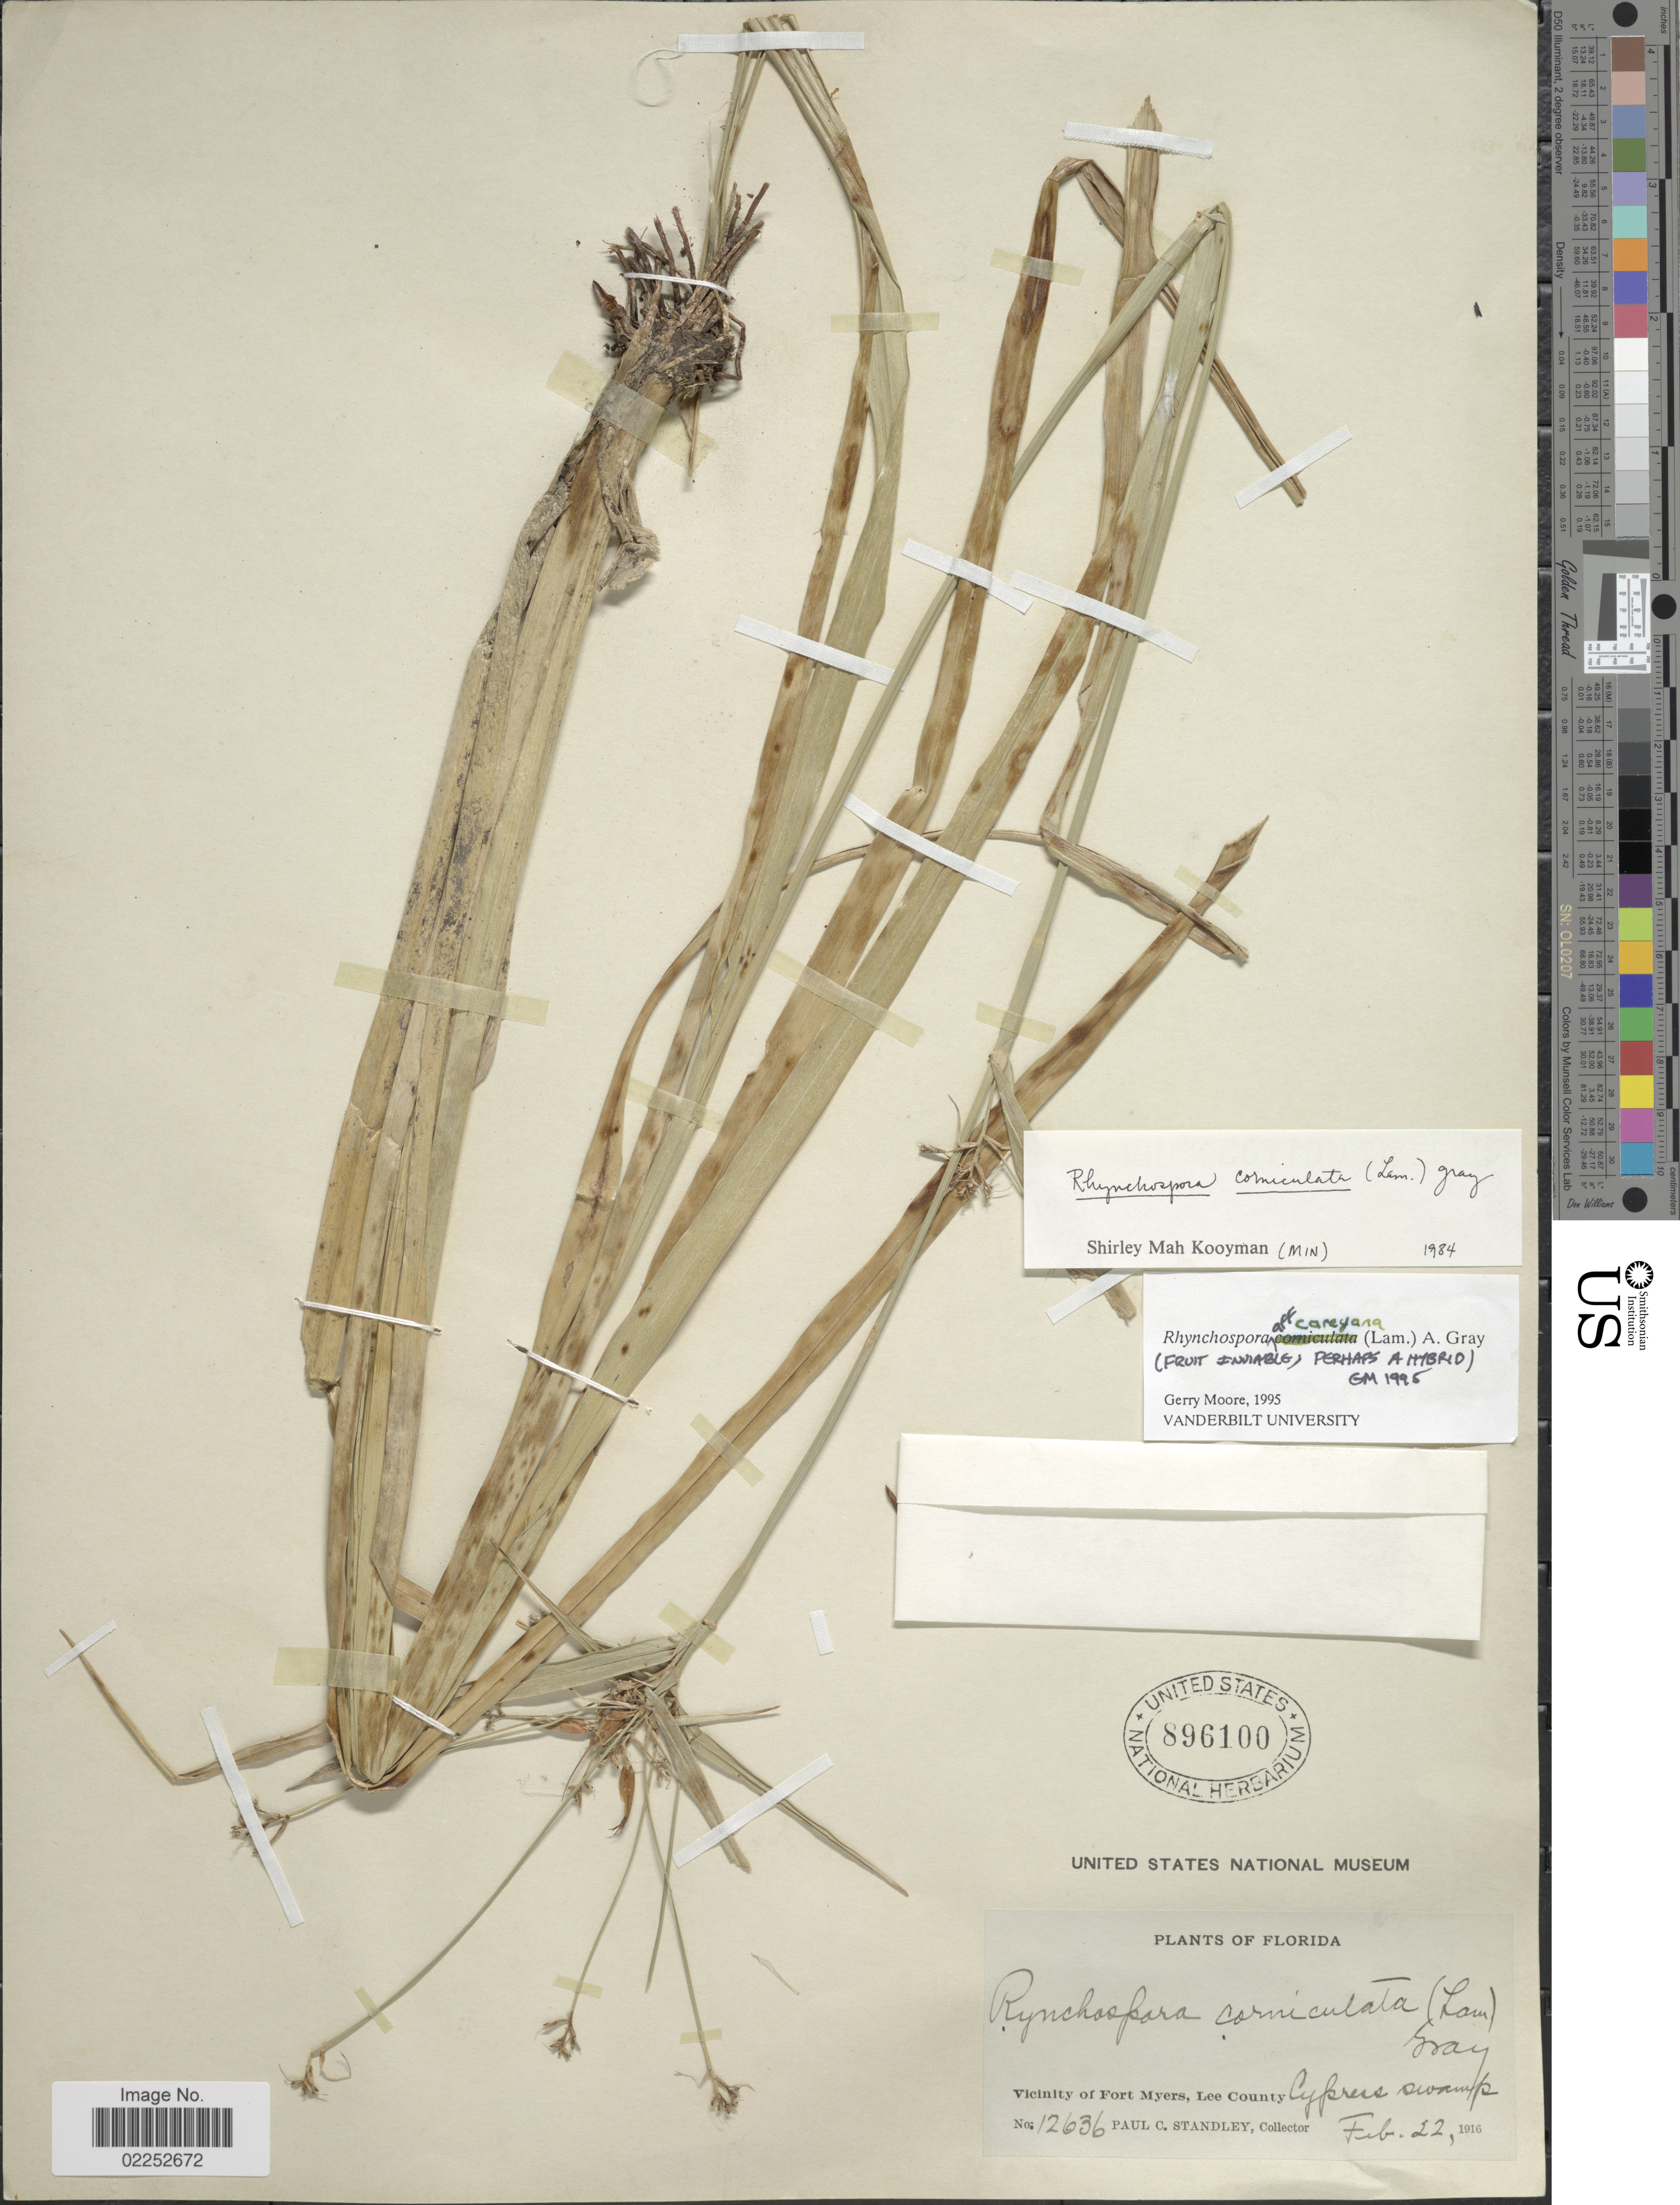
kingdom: Plantae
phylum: Tracheophyta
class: Liliopsida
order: Poales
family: Cyperaceae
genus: Rhynchospora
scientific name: Rhynchospora careyana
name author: Fernald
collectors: P. C. Standley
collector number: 12636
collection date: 1916-02-22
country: United States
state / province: Florida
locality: Vicinity of Fort Myers, Lee County, Cypress swamp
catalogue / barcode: US 896100